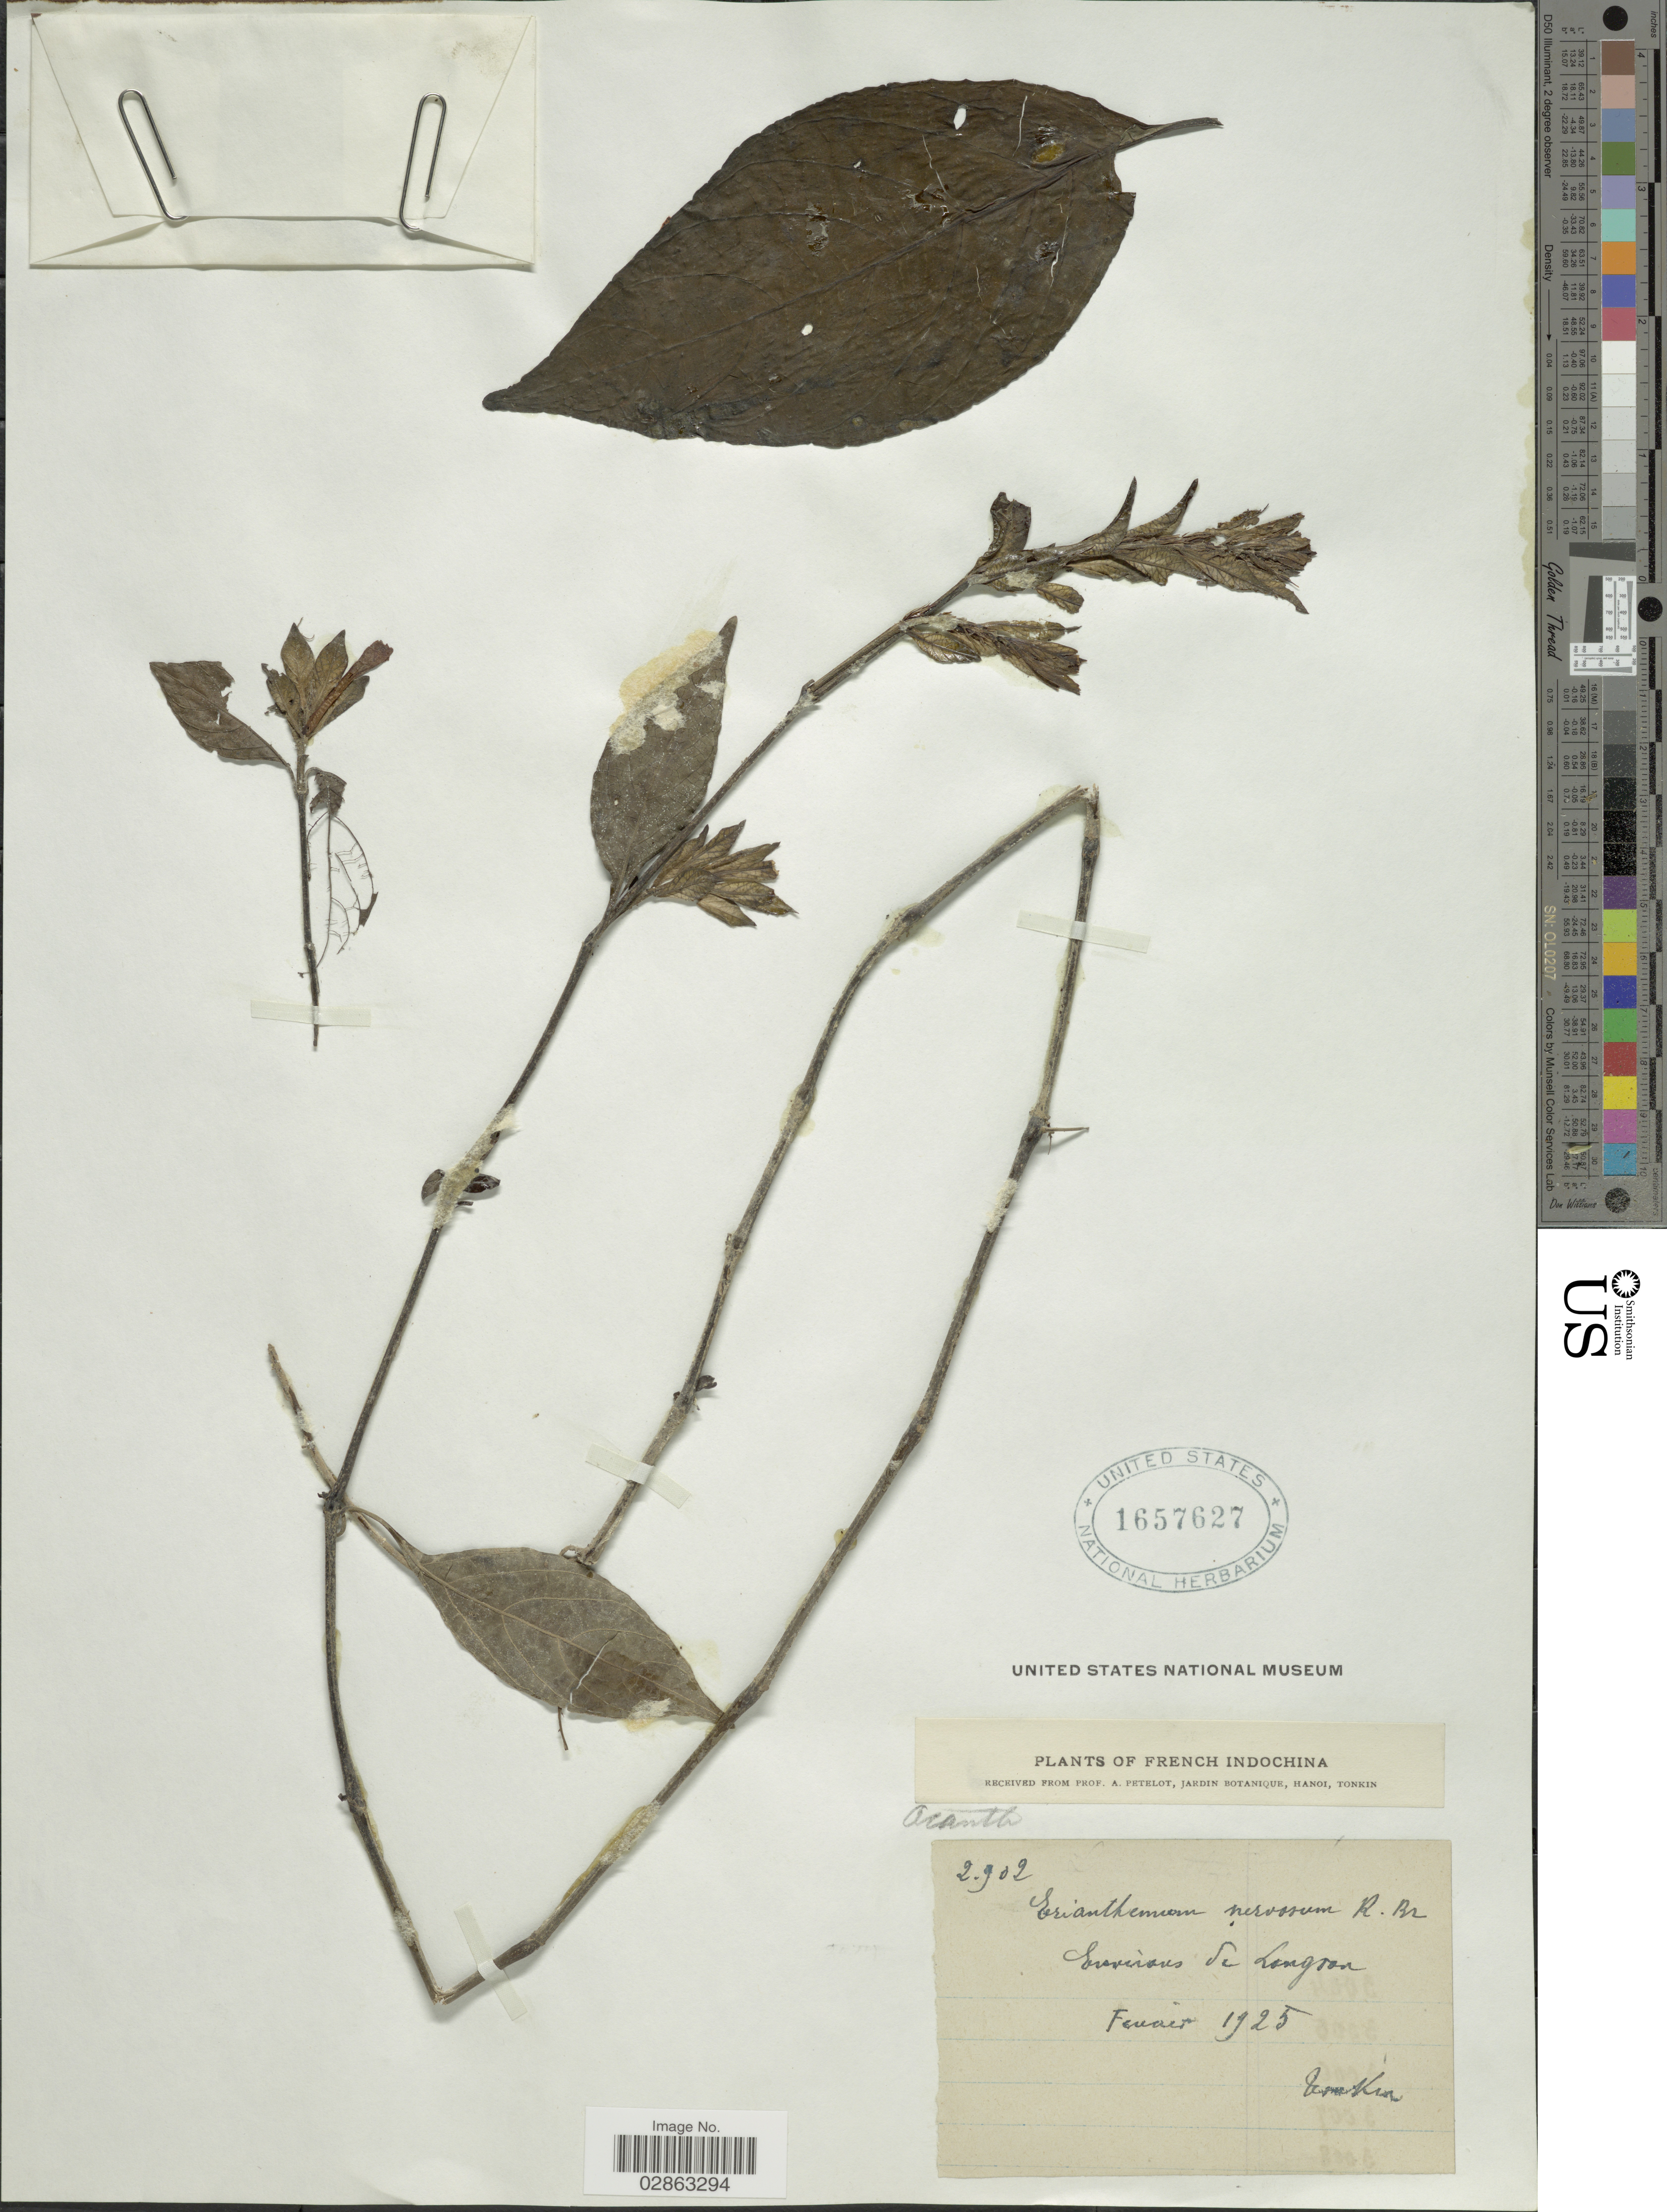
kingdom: Plantae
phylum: Tracheophyta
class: Magnoliopsida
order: Lamiales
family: Acanthaceae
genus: Eranthemum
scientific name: Eranthemum pulchellum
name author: Andrews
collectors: A. Petelot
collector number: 292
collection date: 1925-02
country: Vietnam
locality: French Indochina. Tonkin. Environs de Langsoa.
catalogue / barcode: US 1657627